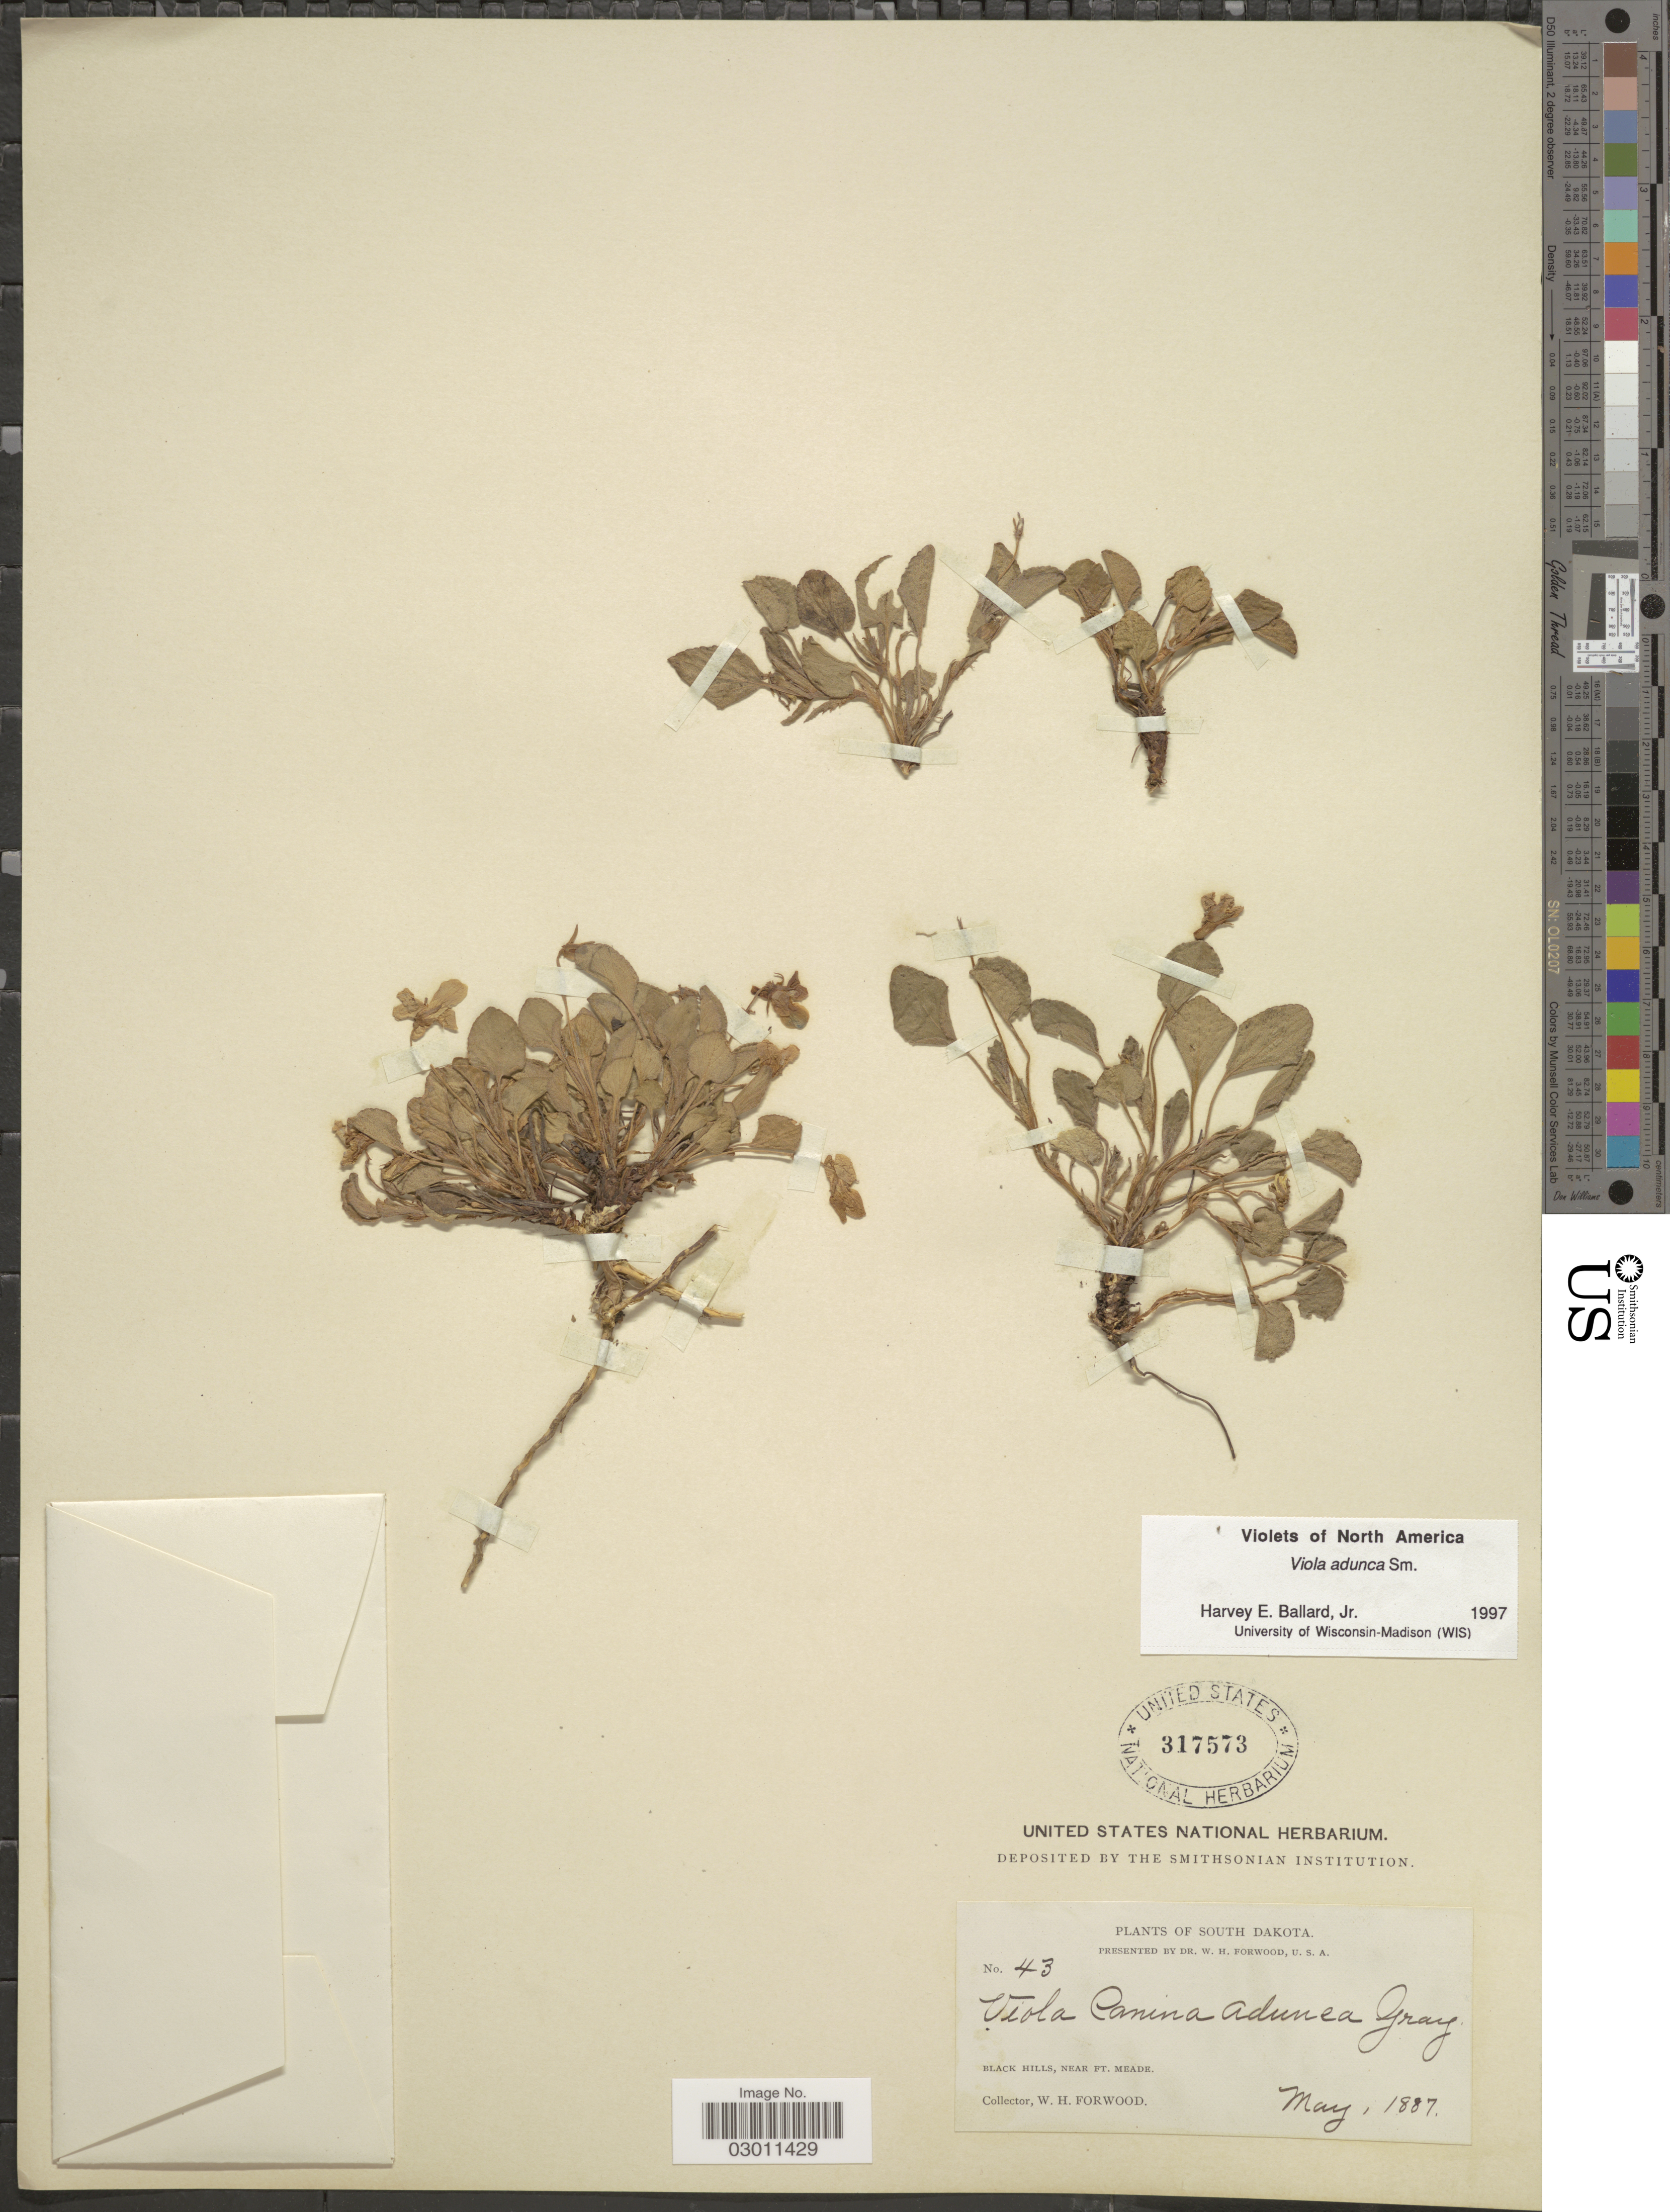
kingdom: Plantae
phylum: Tracheophyta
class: Magnoliopsida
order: Malpighiales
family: Violaceae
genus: Viola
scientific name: Viola adunca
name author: Sm.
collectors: W. Forwood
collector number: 43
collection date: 1887-05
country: United States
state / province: South Dakota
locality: Black Hills, Near Ft. Meade.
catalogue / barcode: US 317573